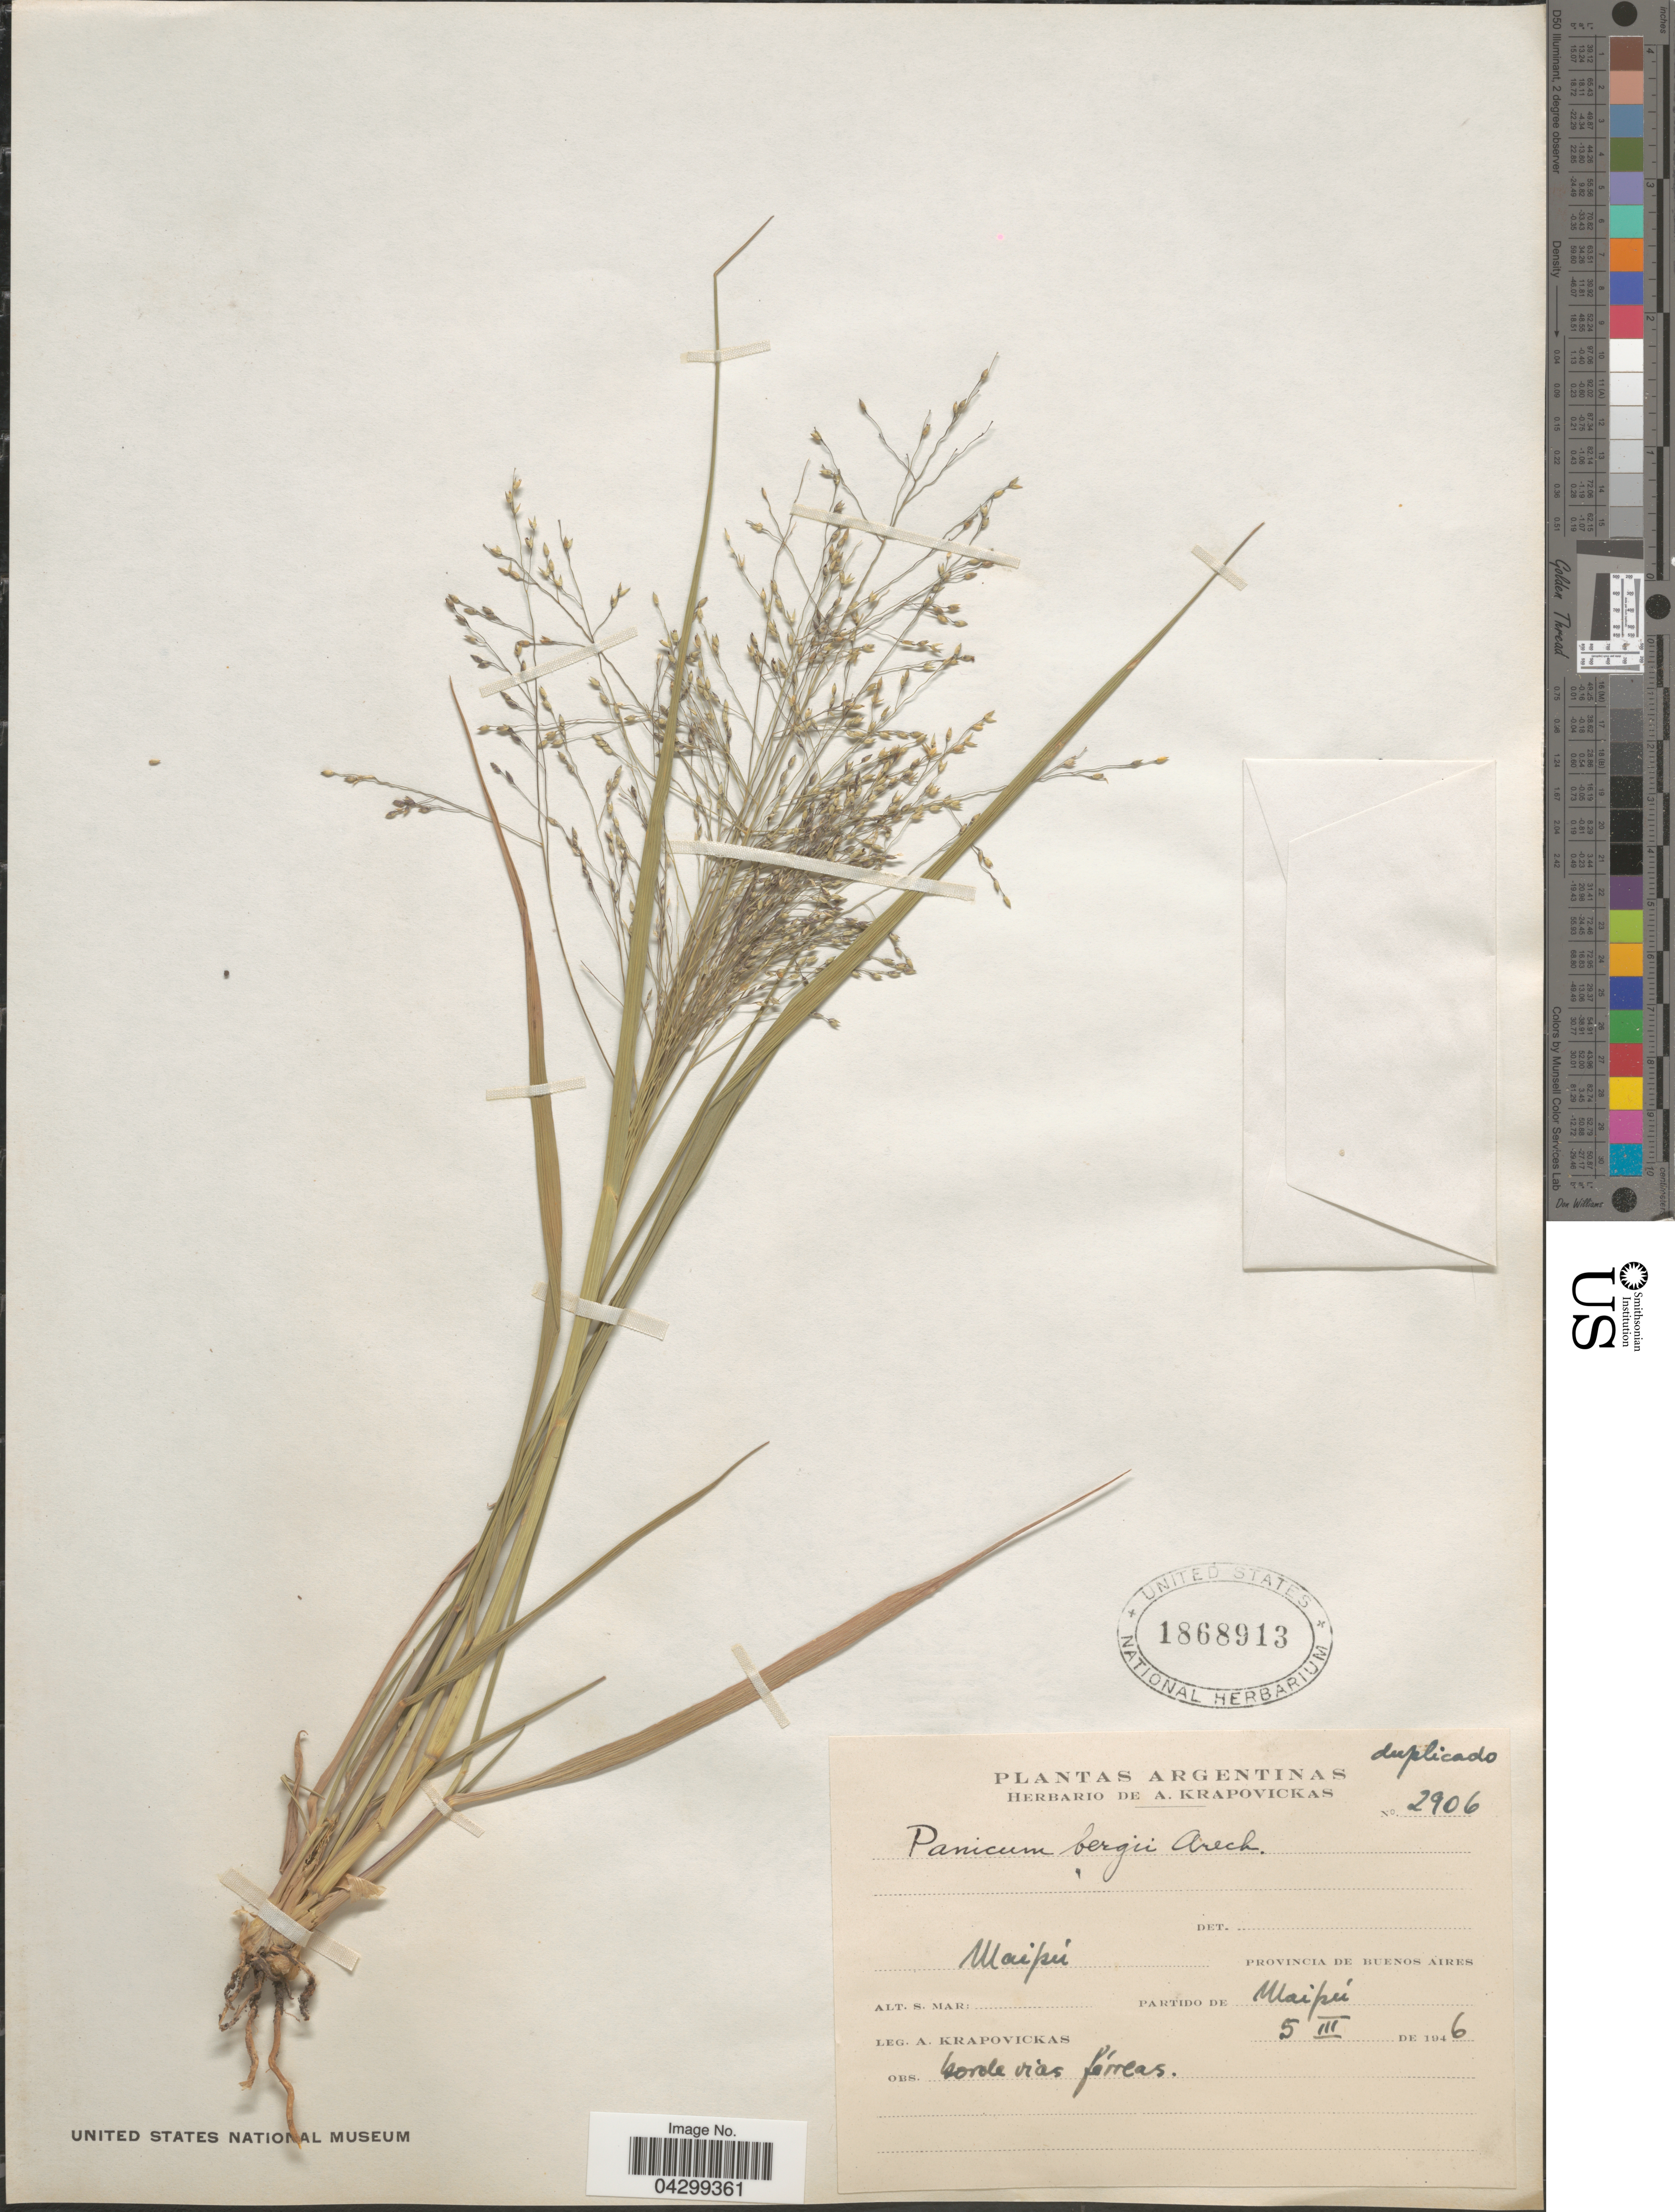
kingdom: Plantae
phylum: Tracheophyta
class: Liliopsida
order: Poales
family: Poaceae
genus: Panicum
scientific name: Panicum bergii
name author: Arechav.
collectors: A. Krapovickas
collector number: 2906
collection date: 1946-03-05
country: Argentina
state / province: Buenos Aires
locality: Maipú. Partido de Maipú.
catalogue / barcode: US 1868913